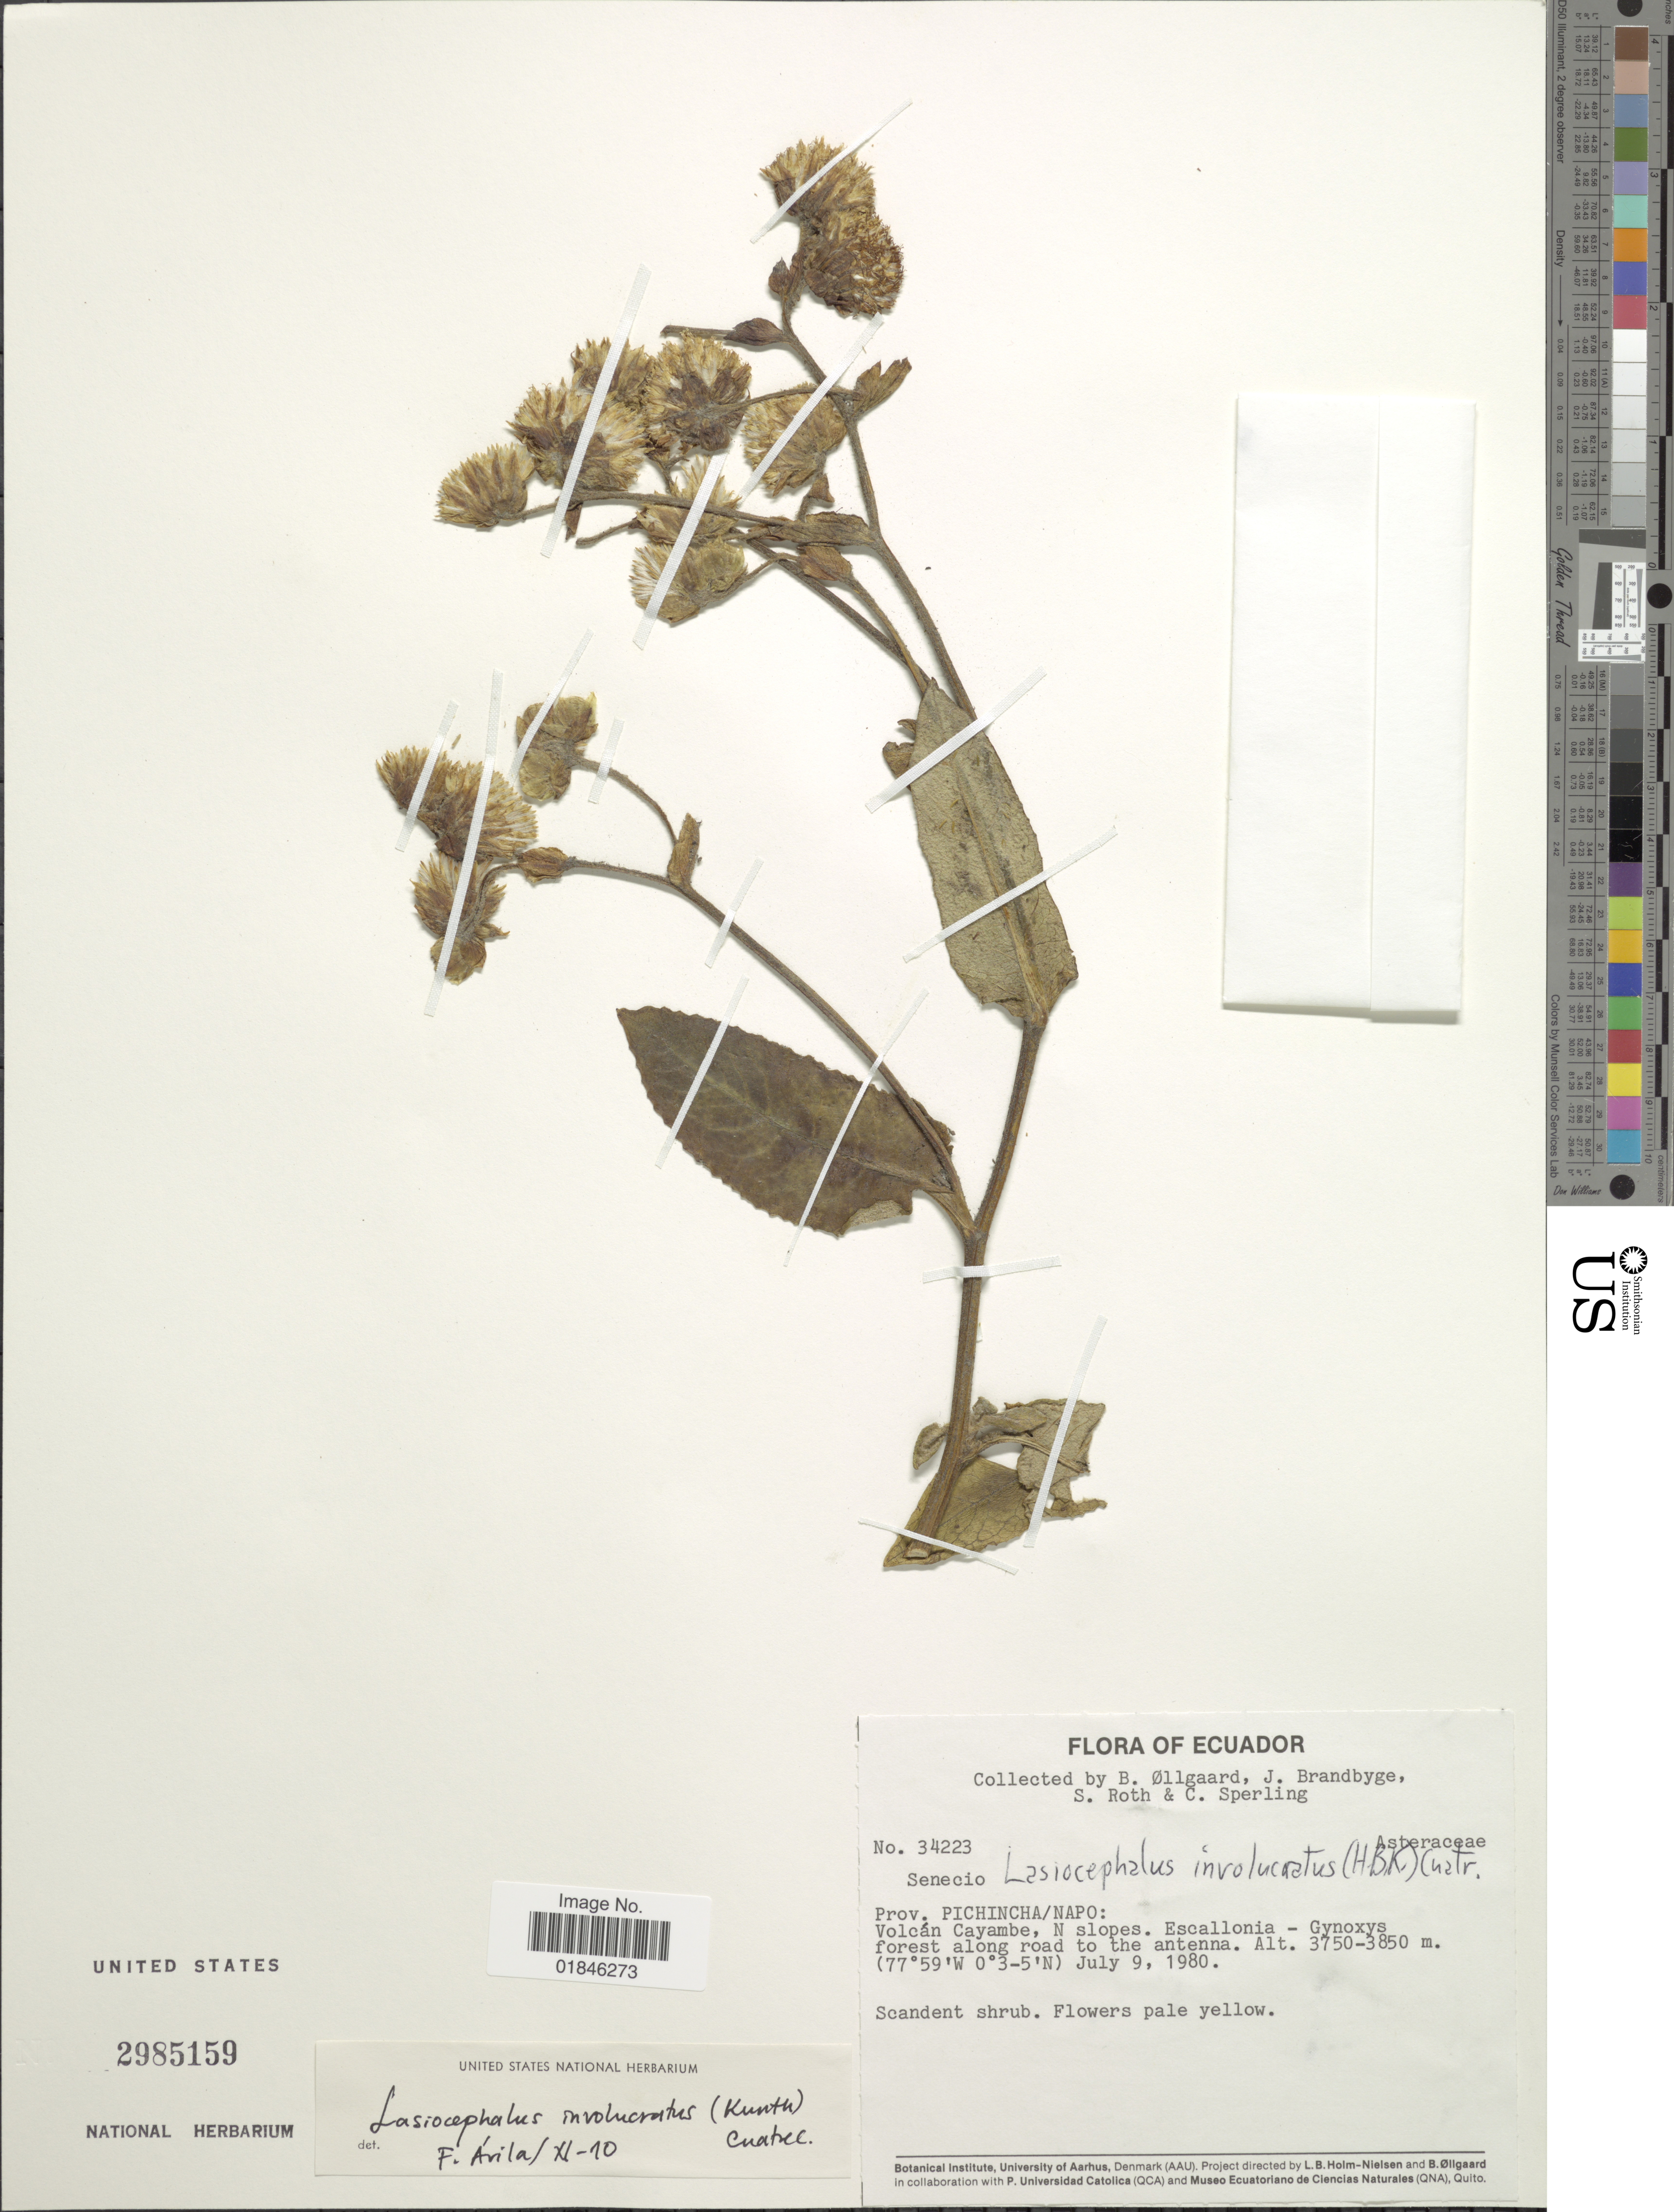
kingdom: Plantae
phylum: Tracheophyta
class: Magnoliopsida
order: Asterales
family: Asteraceae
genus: Senecio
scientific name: Senecio involucratus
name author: (Kunth) DC.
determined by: Salomon, Luciana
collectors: B. Øllgaard, J. Brandbyge, S. Roth & C. Sperling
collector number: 34223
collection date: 1980-07-09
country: Ecuador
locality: Prov. Pichincha / Napo: Volcán Cayambe, N slopes.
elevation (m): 3750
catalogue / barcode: US 2985159